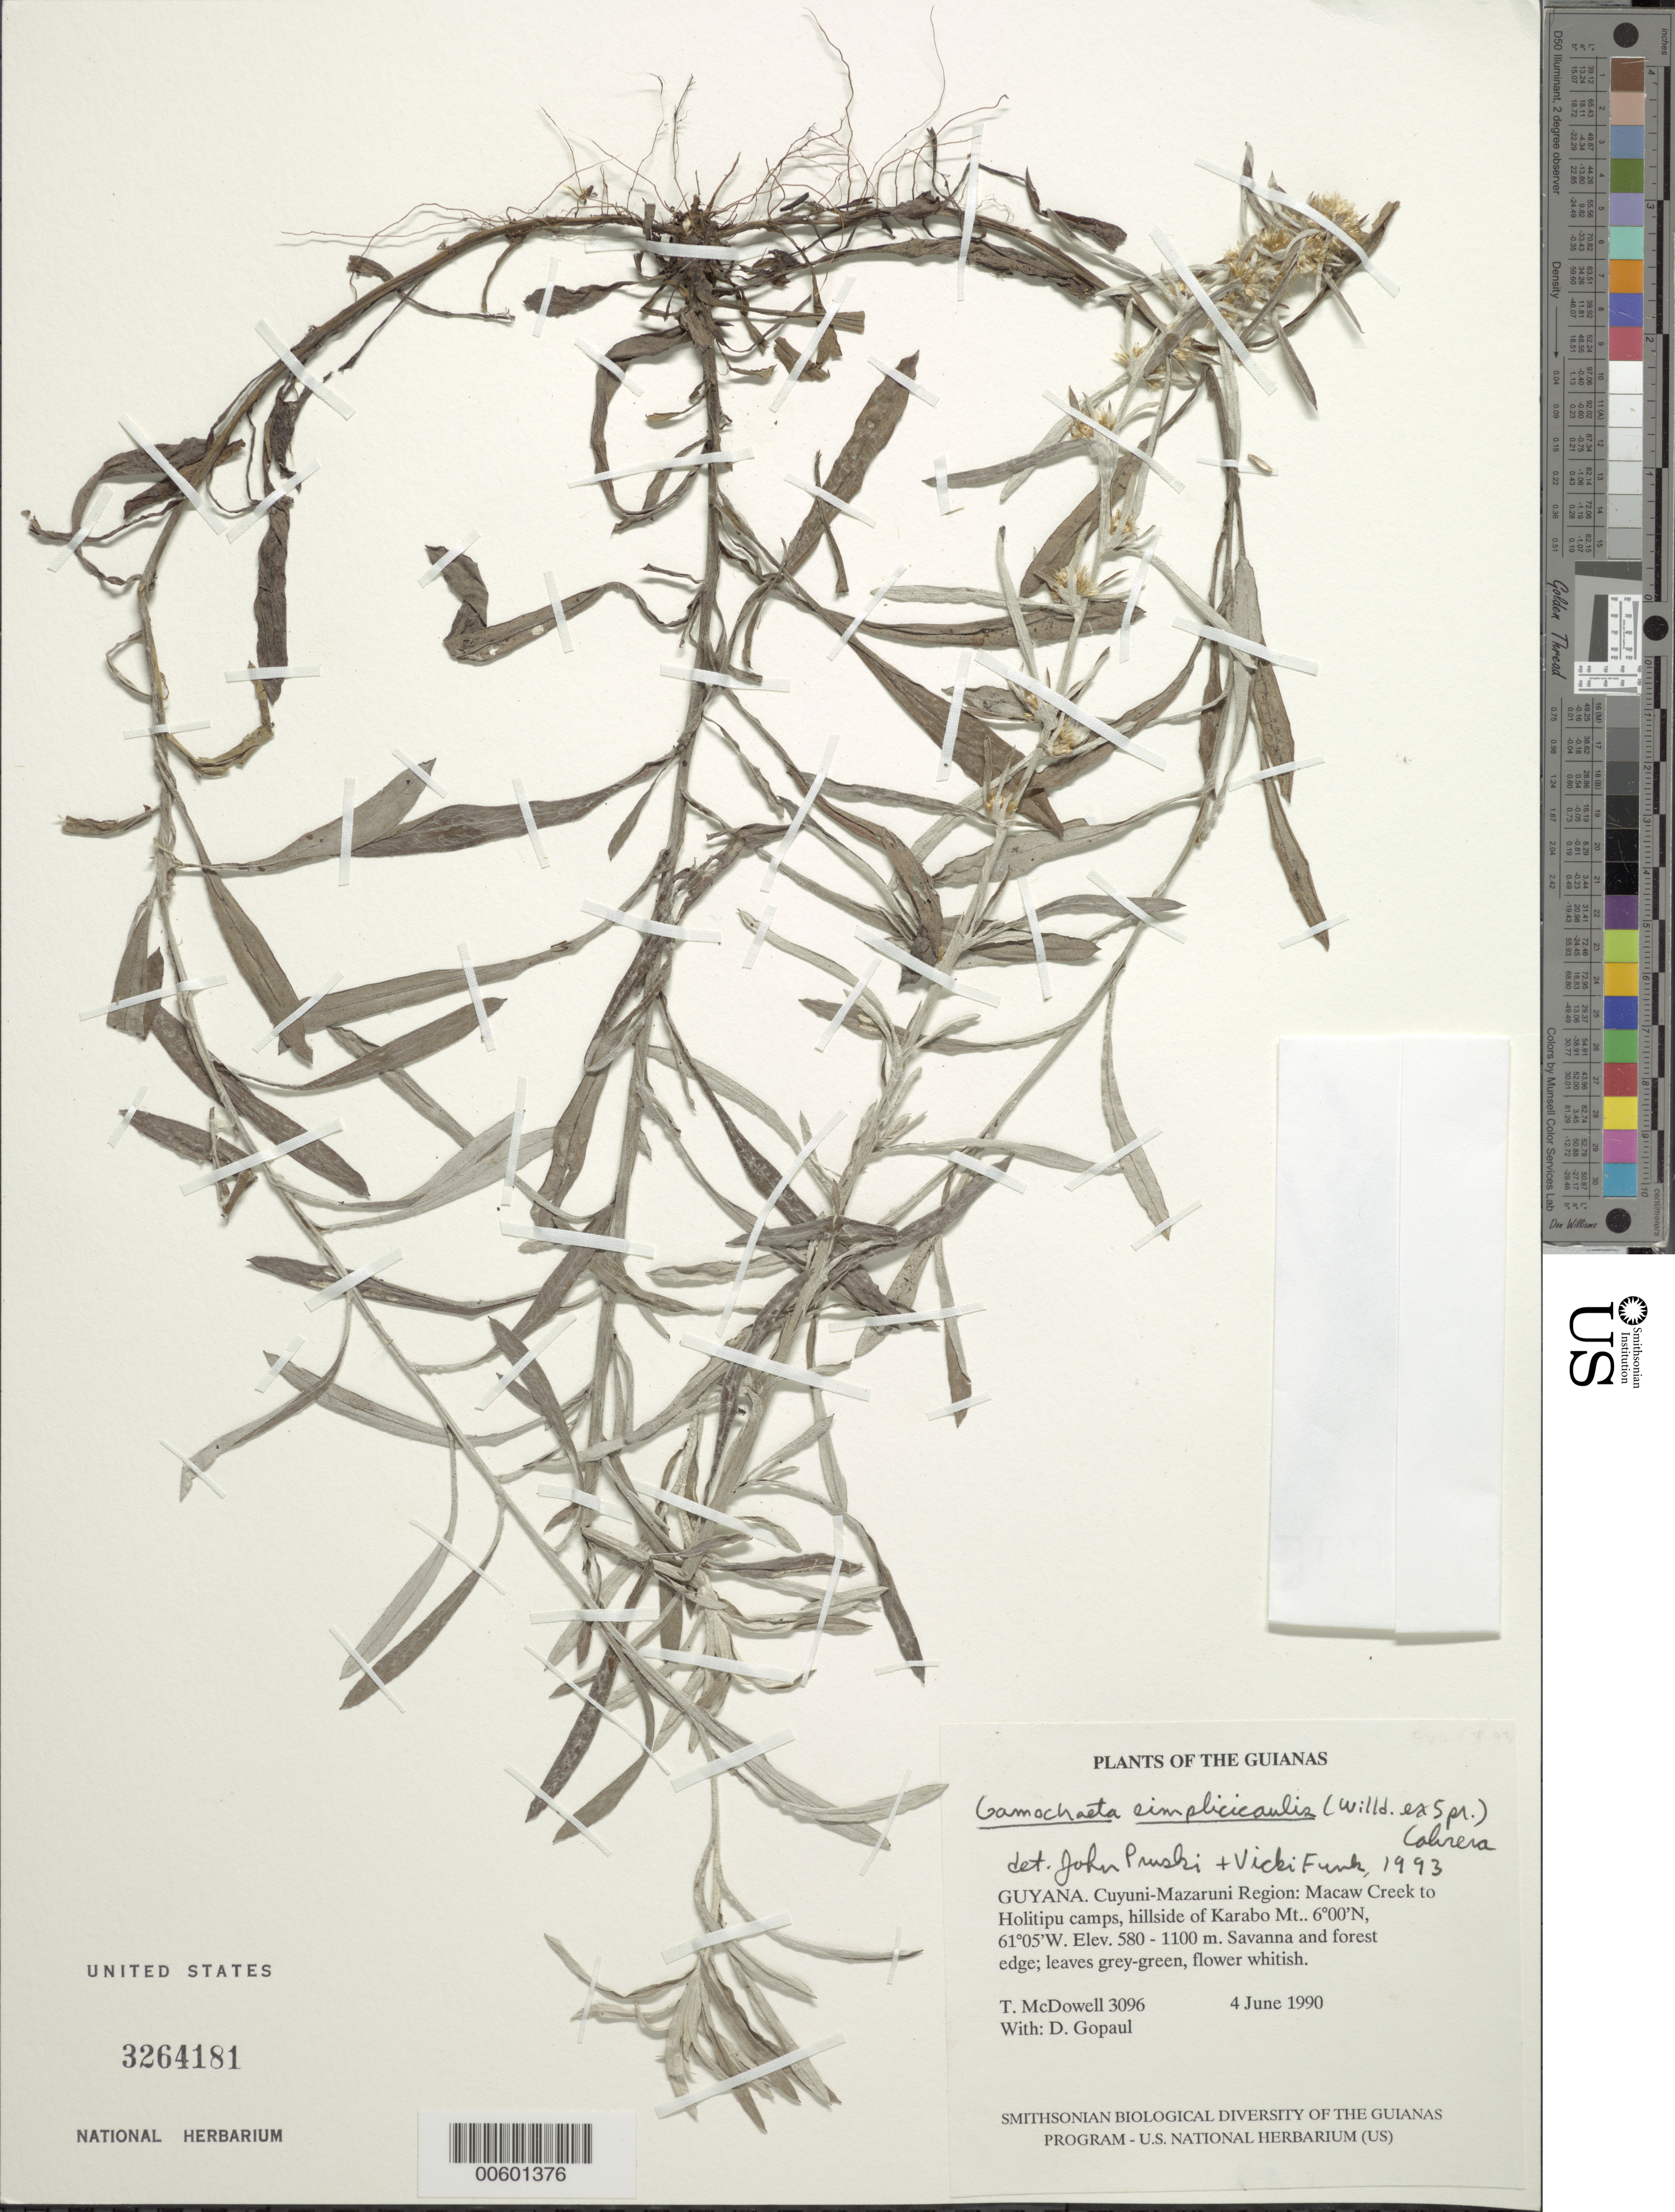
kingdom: Plantae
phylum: Tracheophyta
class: Magnoliopsida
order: Asterales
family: Asteraceae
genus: Gamochaeta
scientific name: Gamochaeta simplicicaulis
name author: (Willd. ex Spreng.) Cabrera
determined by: Pruski, J. F.; Funk, V. A.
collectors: T. McDowell, D. Hughs & D. Gopaul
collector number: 3096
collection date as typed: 4 June 1990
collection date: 1990-06-04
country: Guyana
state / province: Cuyuni-Mazaruni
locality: Macaw Creek to Holitipu camps, hillside of Karabo Mt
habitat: Savanna, bush along creeks, and bush on hillside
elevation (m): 580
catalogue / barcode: US 3264181